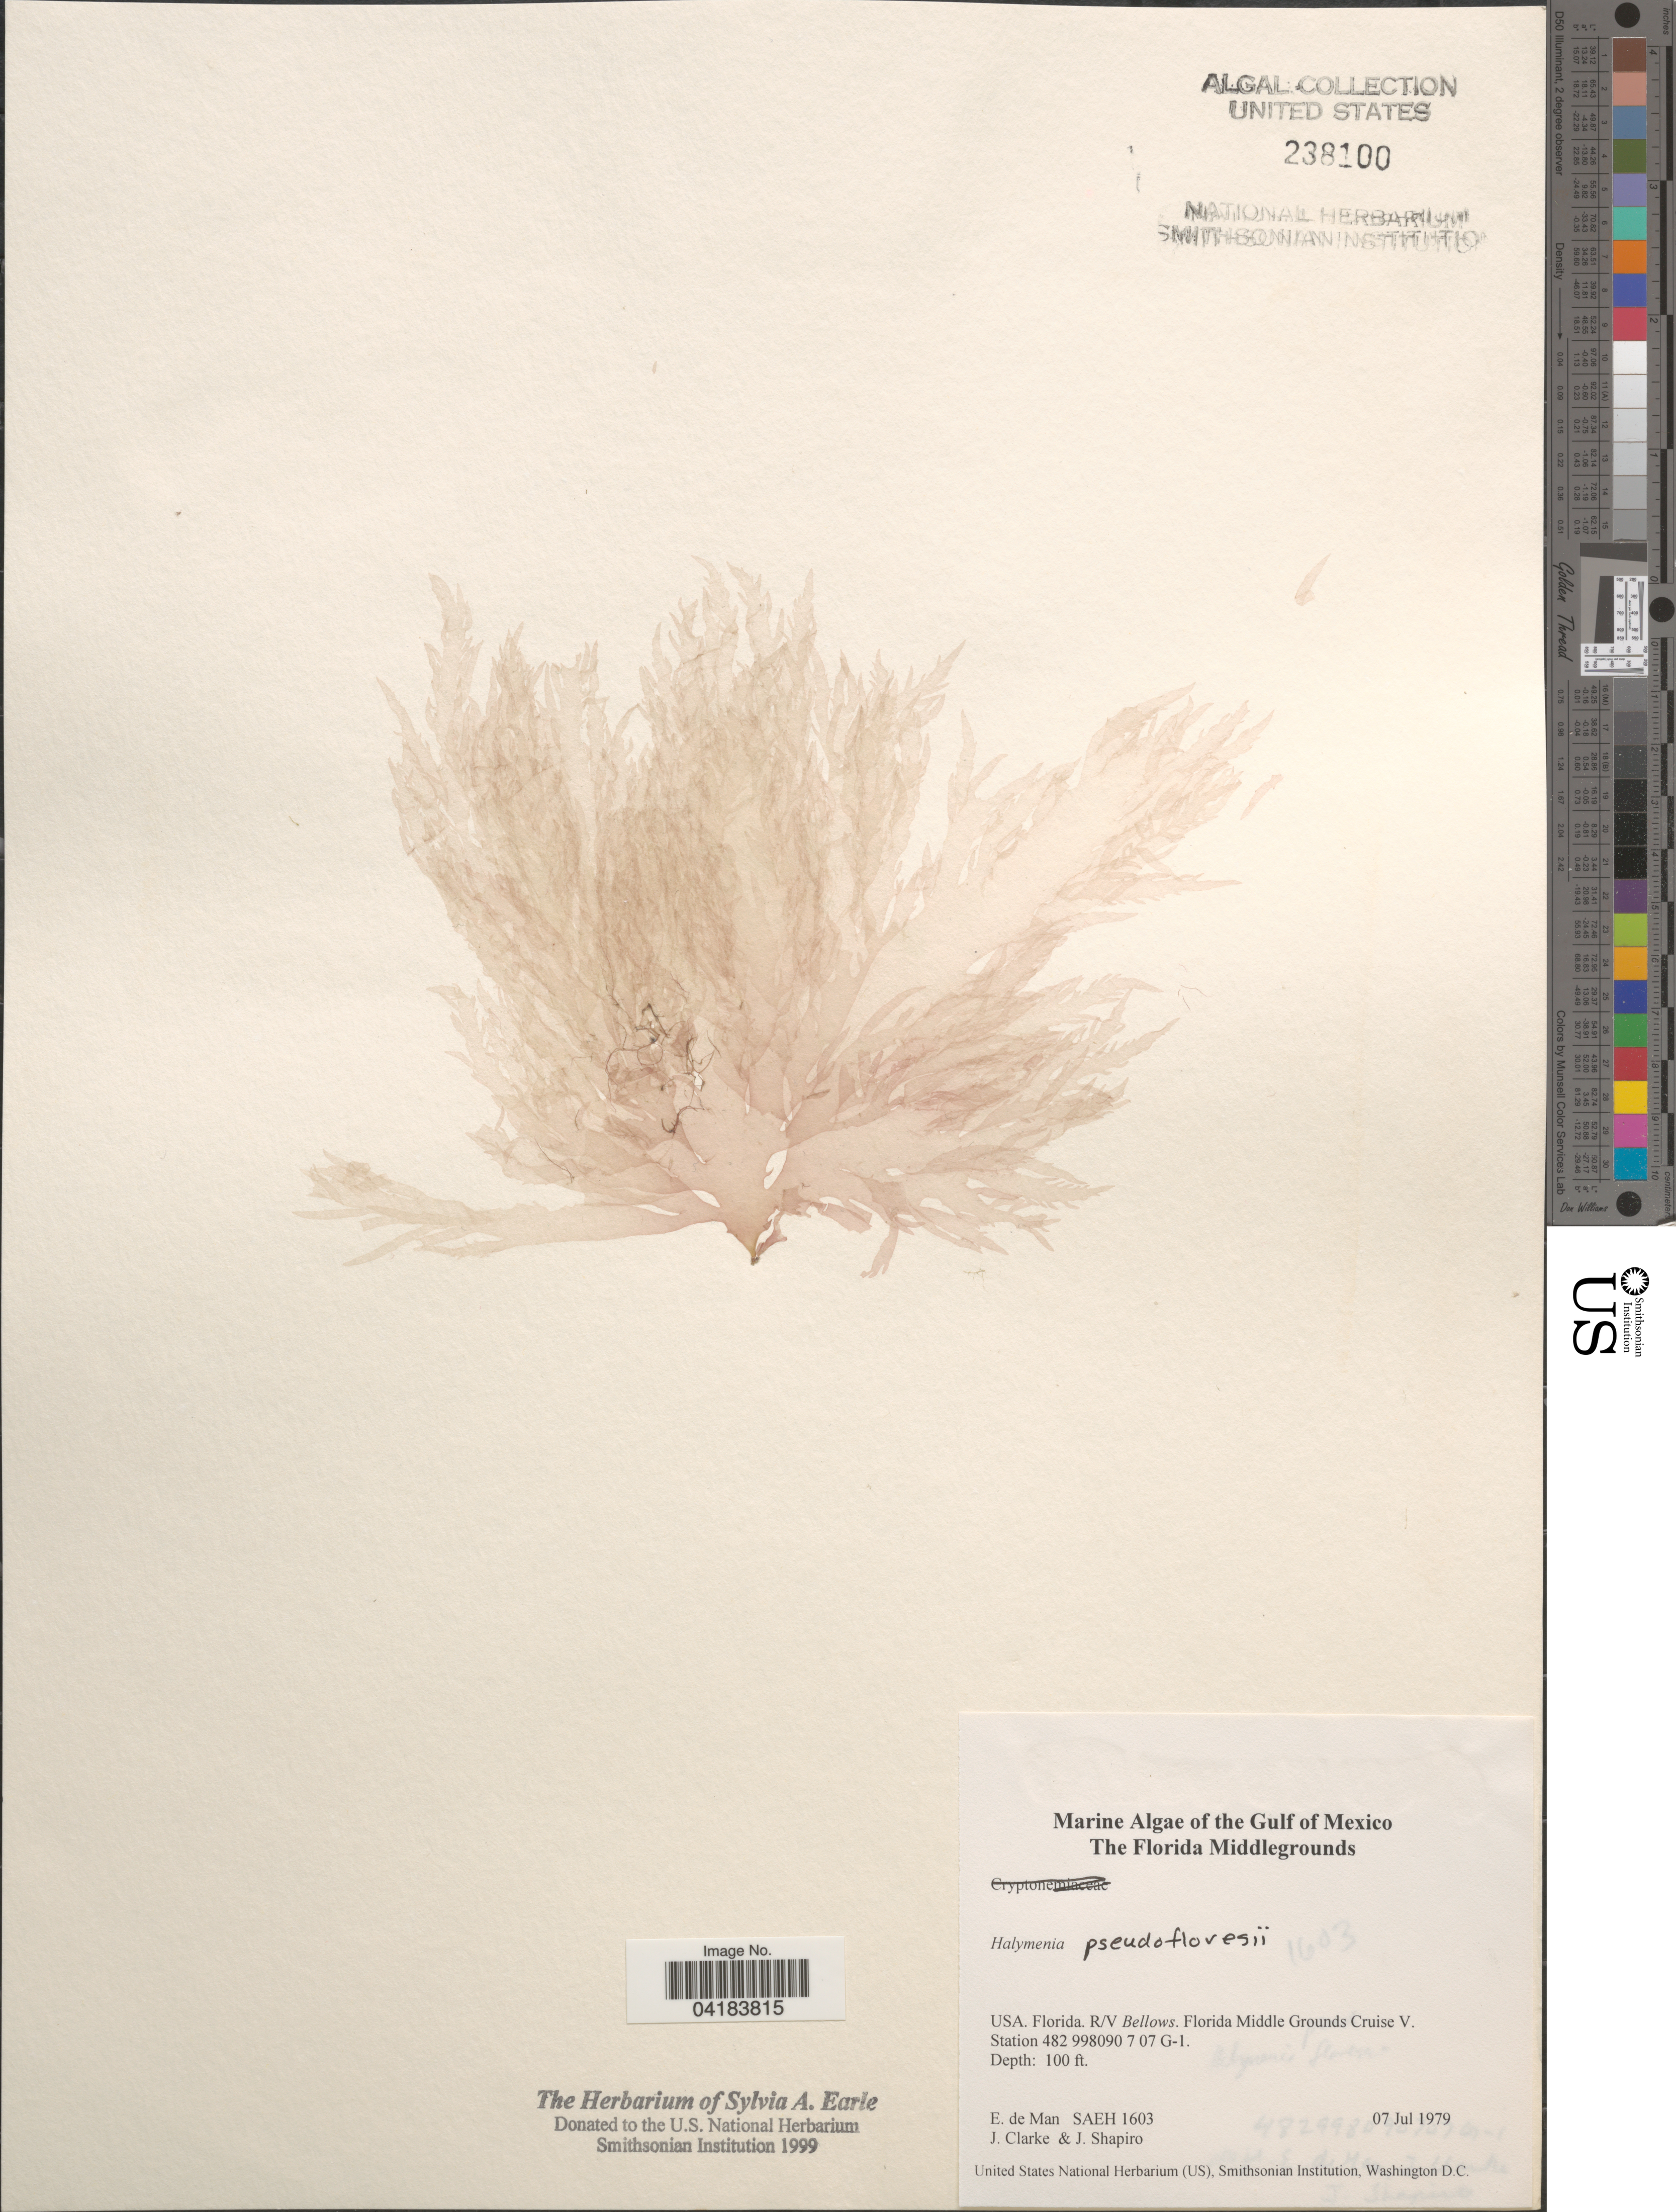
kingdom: Plantae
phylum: Rhodophyta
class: Florideophyceae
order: Halymeniales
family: Halymeniaceae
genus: Halymenia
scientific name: Halymenia pseudofloresia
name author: Collins & M. Howe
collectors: E. de Man, J. Clarke & J. Shapiro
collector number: SAEH1603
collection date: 1979-07-07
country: United States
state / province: Florida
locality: Gulf of Mexico. R/V Bellows. Florida Middle Grounds Cruise V. Station 482 998090 7 07 G-1.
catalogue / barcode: US 238100